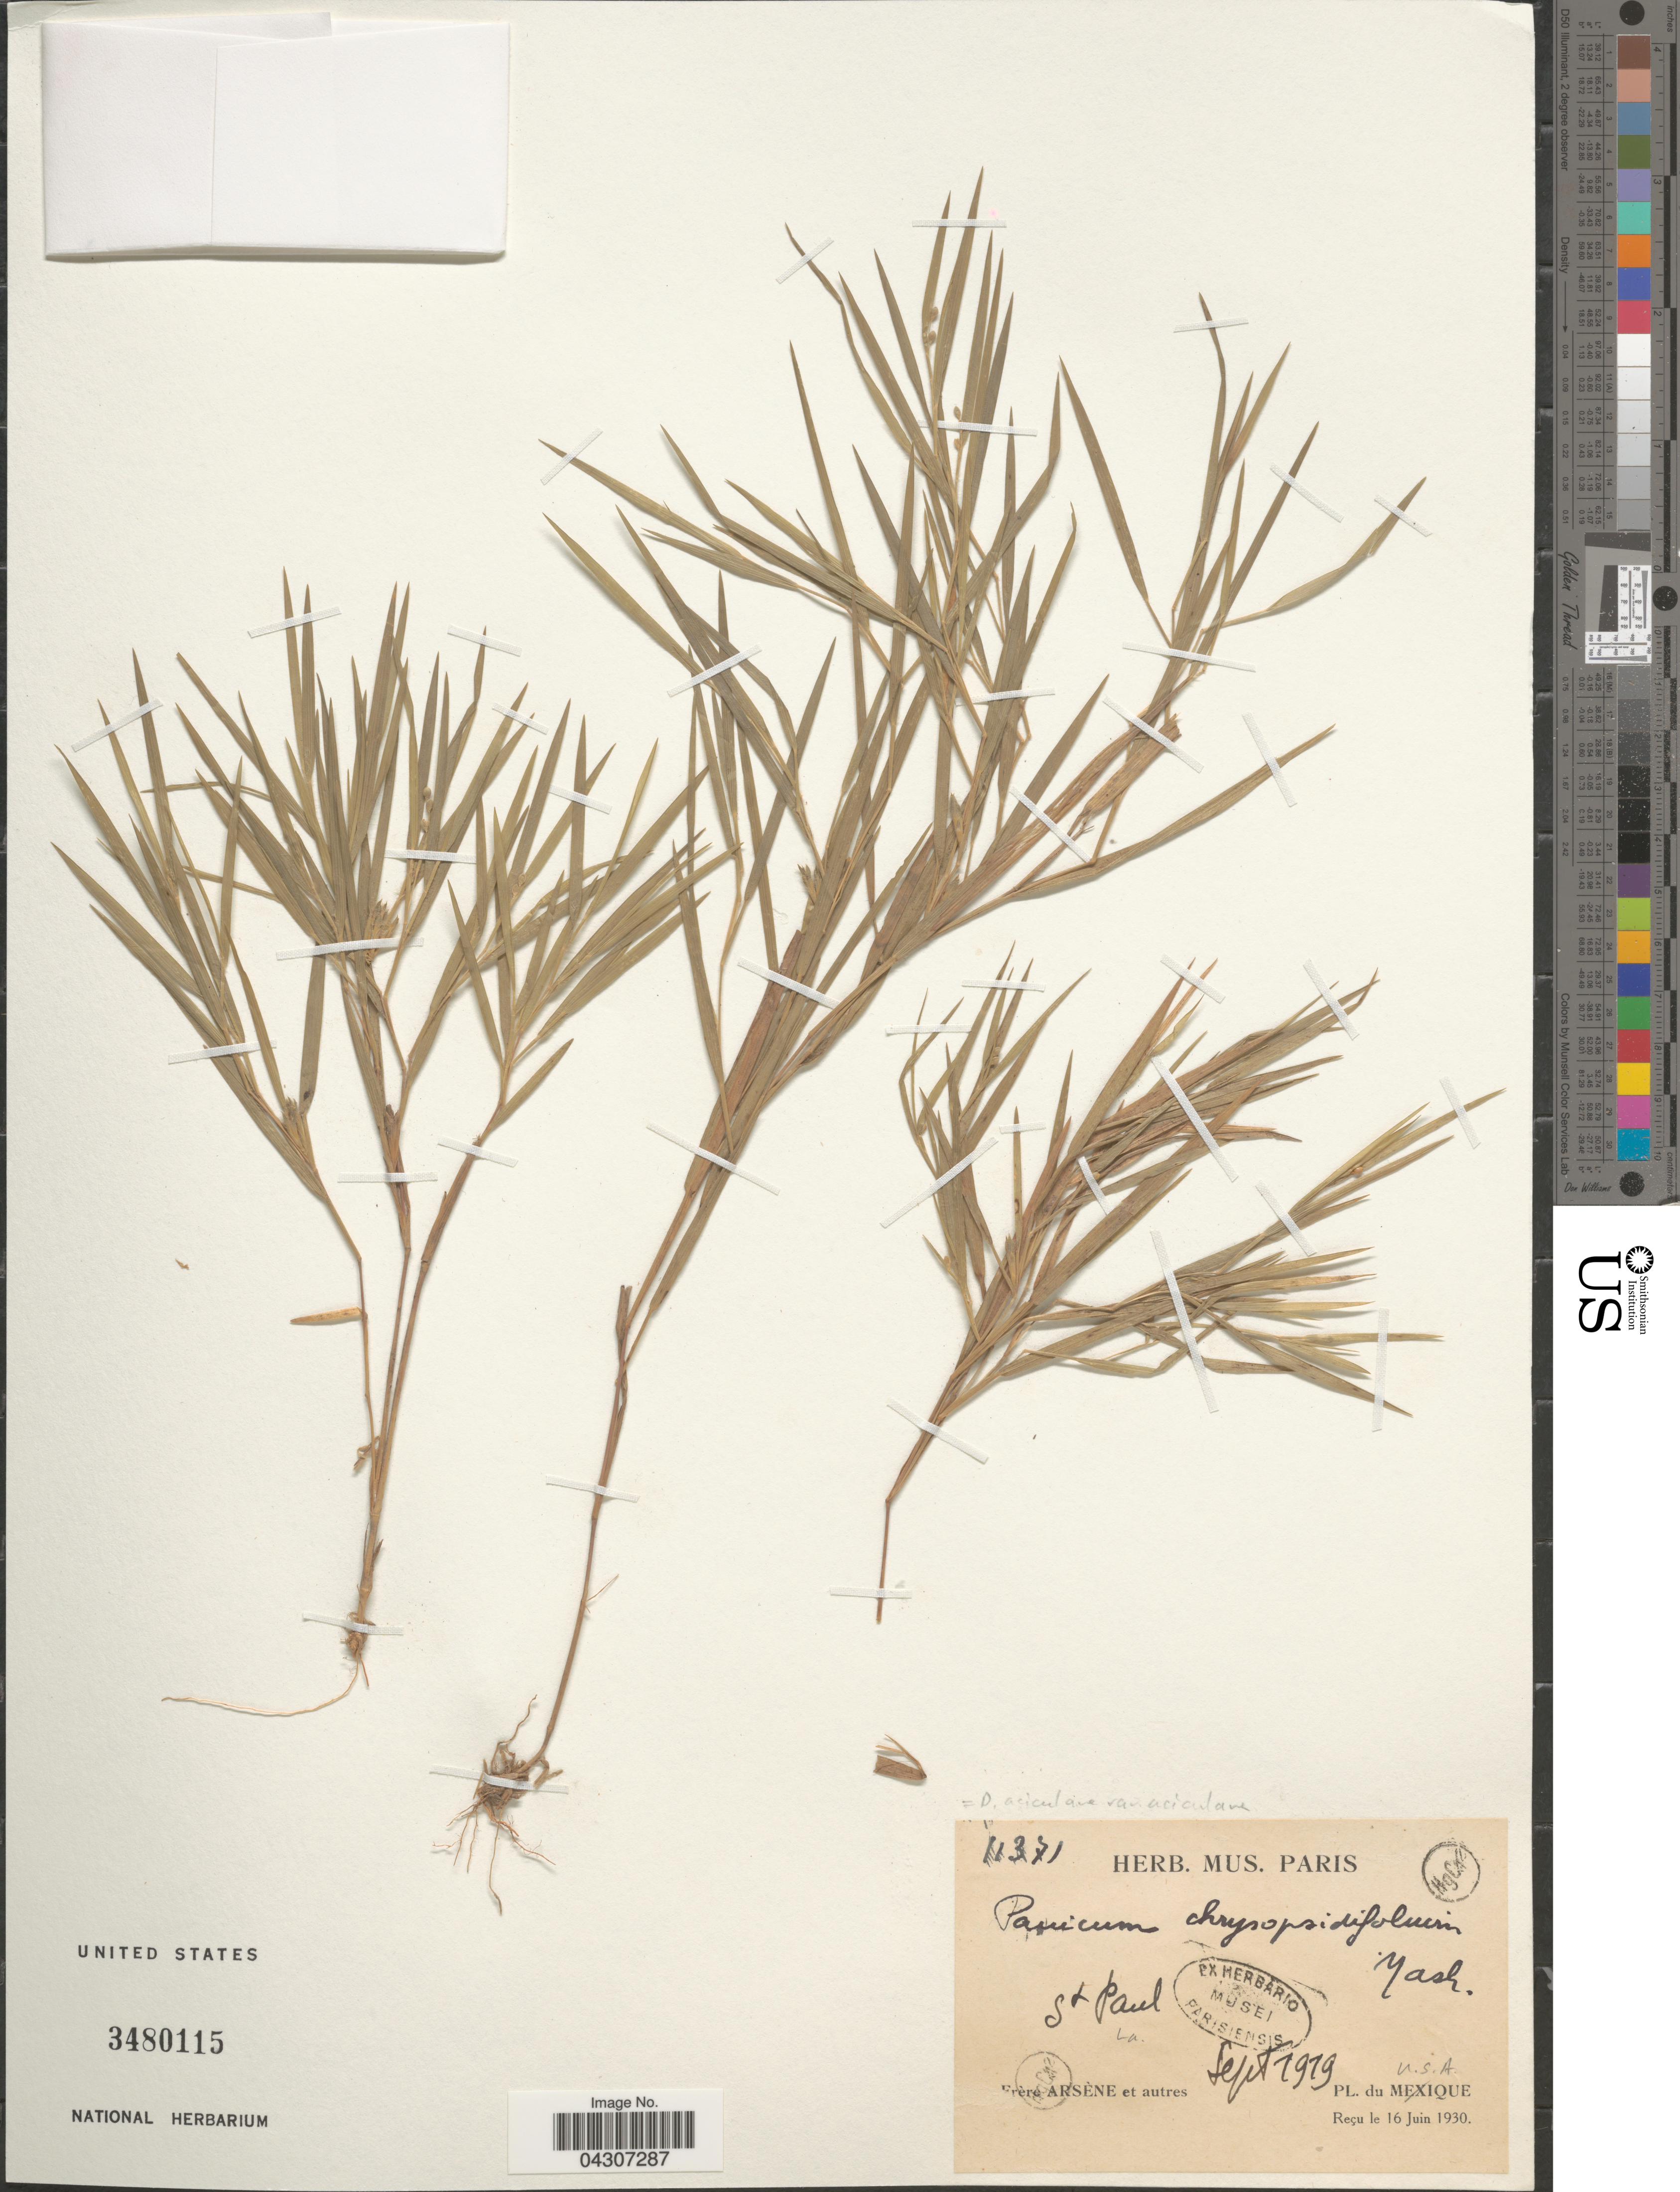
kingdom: Plantae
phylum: Tracheophyta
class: Liliopsida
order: Poales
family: Poaceae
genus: Dichanthelium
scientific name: Dichanthelium aciculare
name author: (Desv. ex Poir.) Gould & C.A. Clark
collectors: F. Hyacinth & et al.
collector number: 11371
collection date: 1919-09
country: United States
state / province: Louisiana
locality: St Paul.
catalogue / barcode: US 3480115